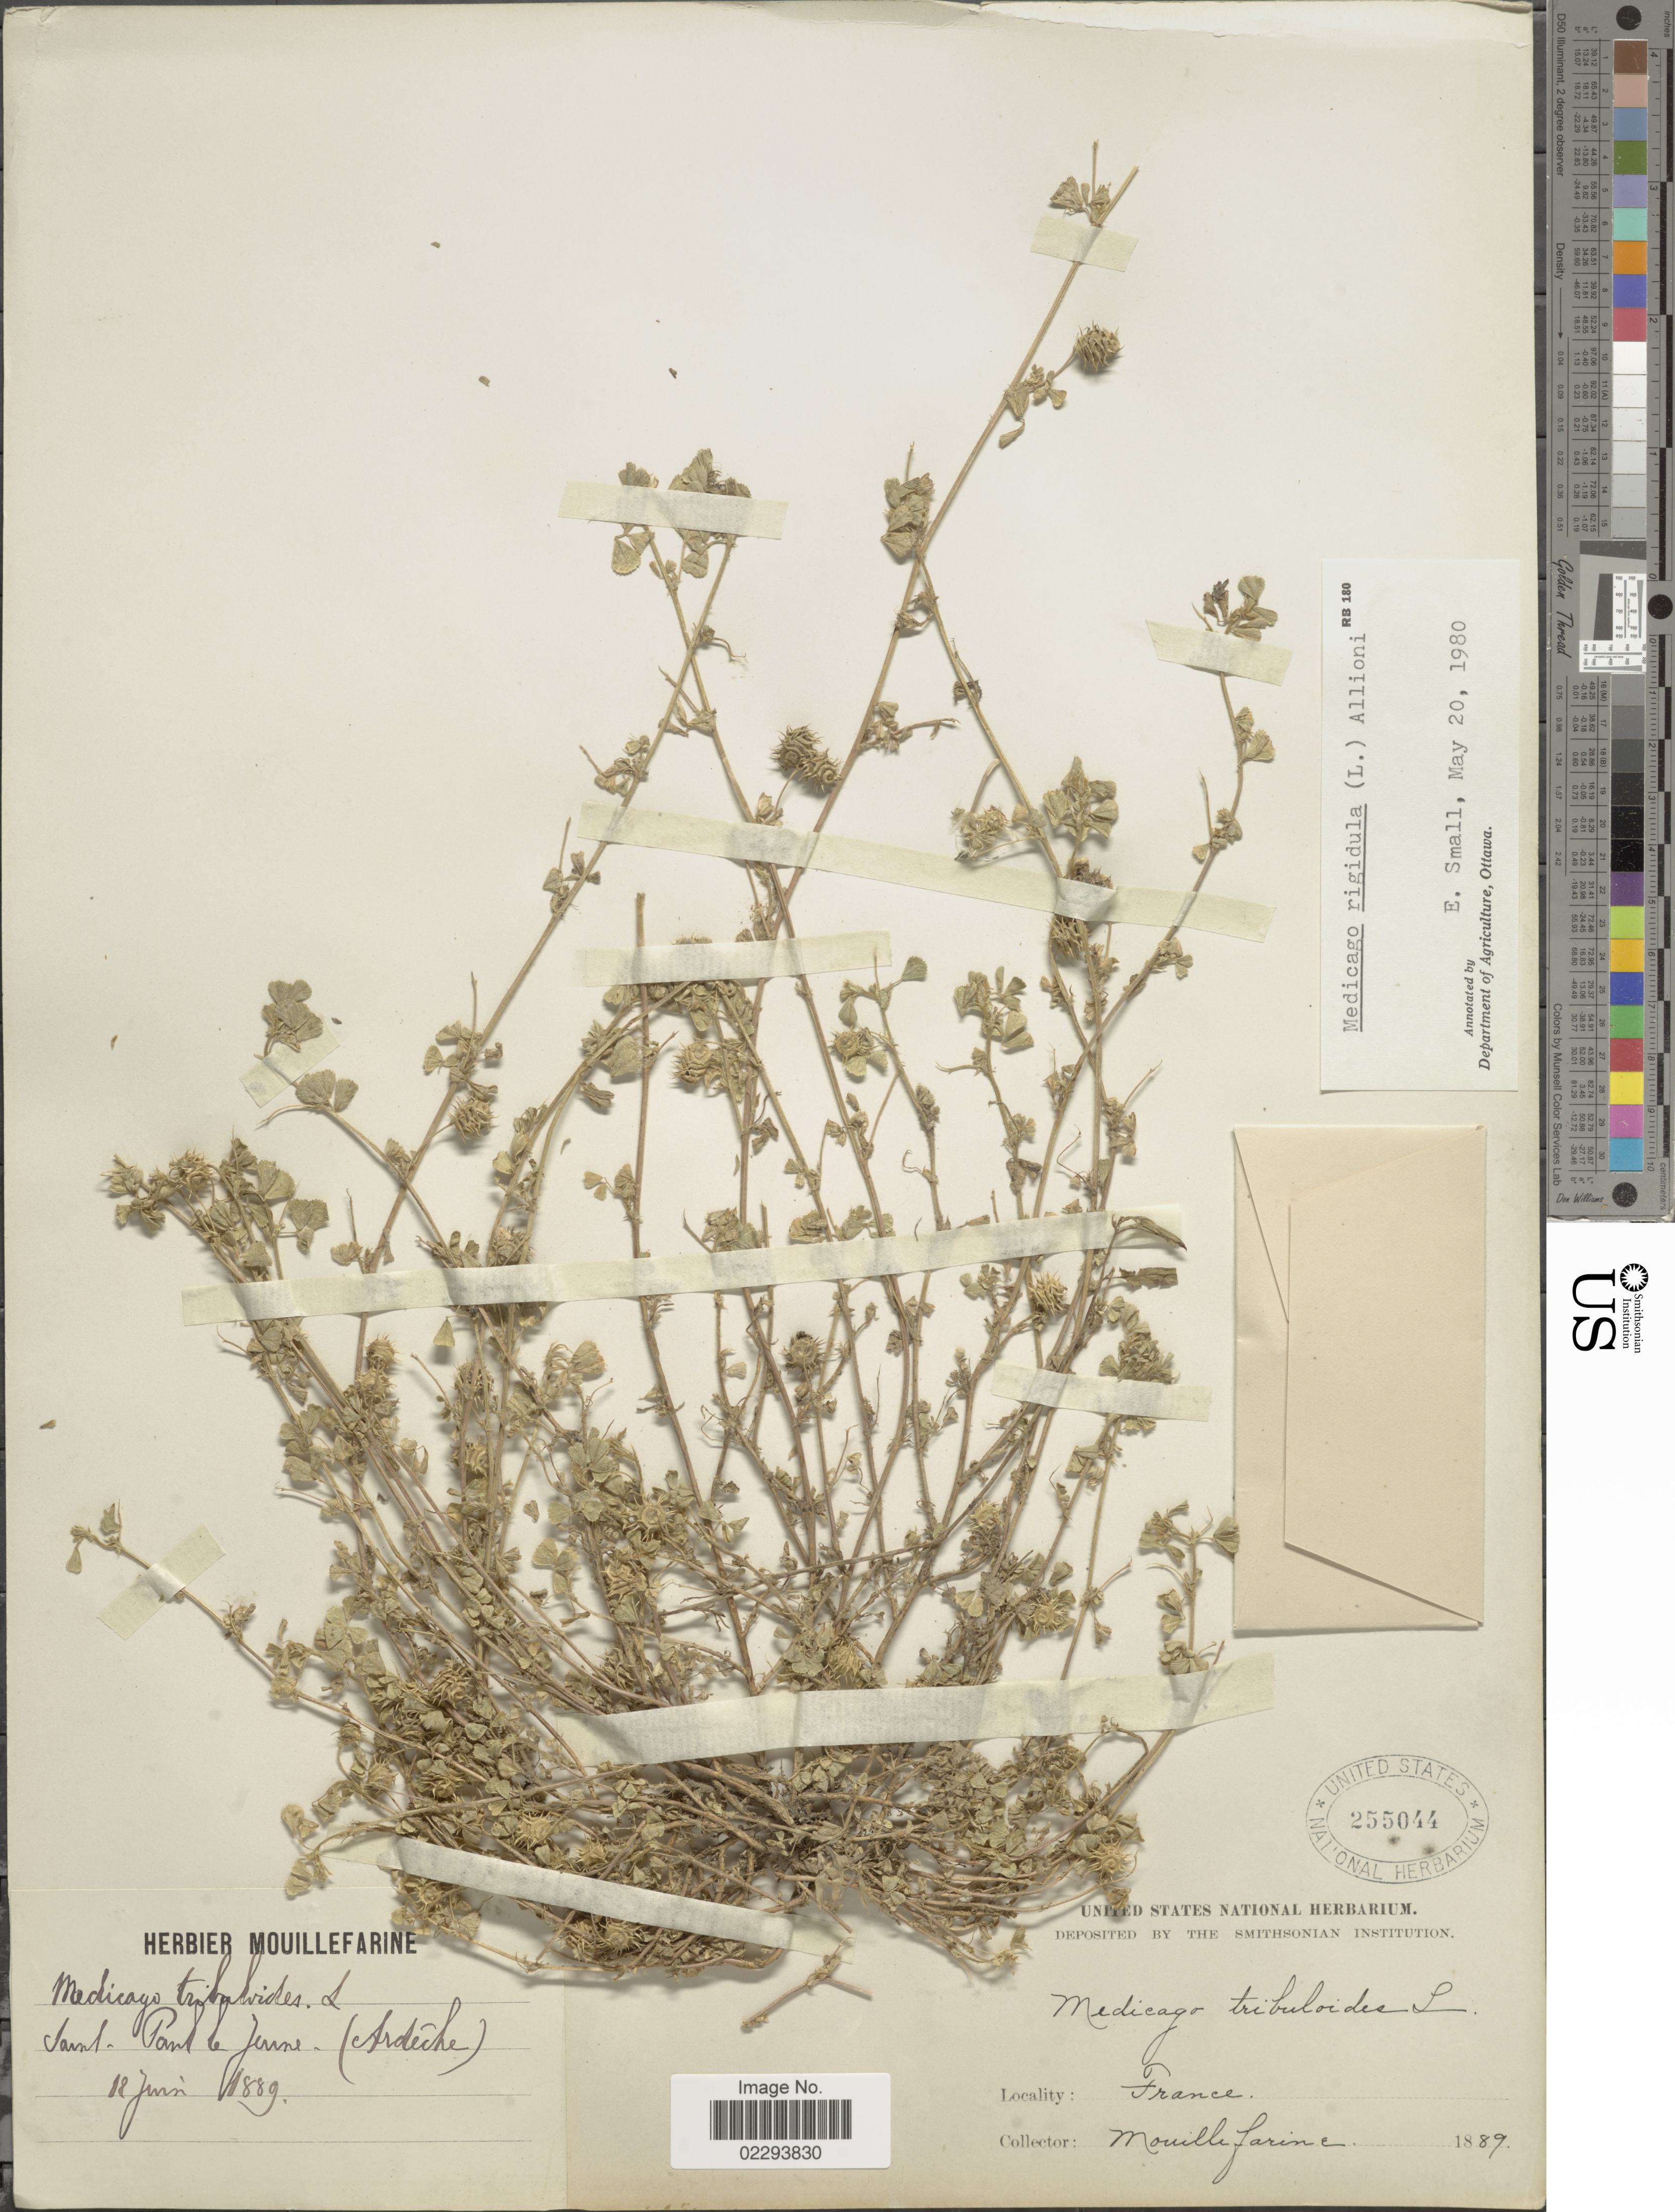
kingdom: Plantae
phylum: Tracheophyta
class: Magnoliopsida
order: Fabales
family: Fabaceae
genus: Medicago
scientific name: Medicago rigidula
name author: (L.) All.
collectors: A. Mouillefarine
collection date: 1889-06-18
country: France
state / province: Auvergne-Rhône-Alpes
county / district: Ardèche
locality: France, Saint Pant le Jeune (Ardeche)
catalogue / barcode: US 255044